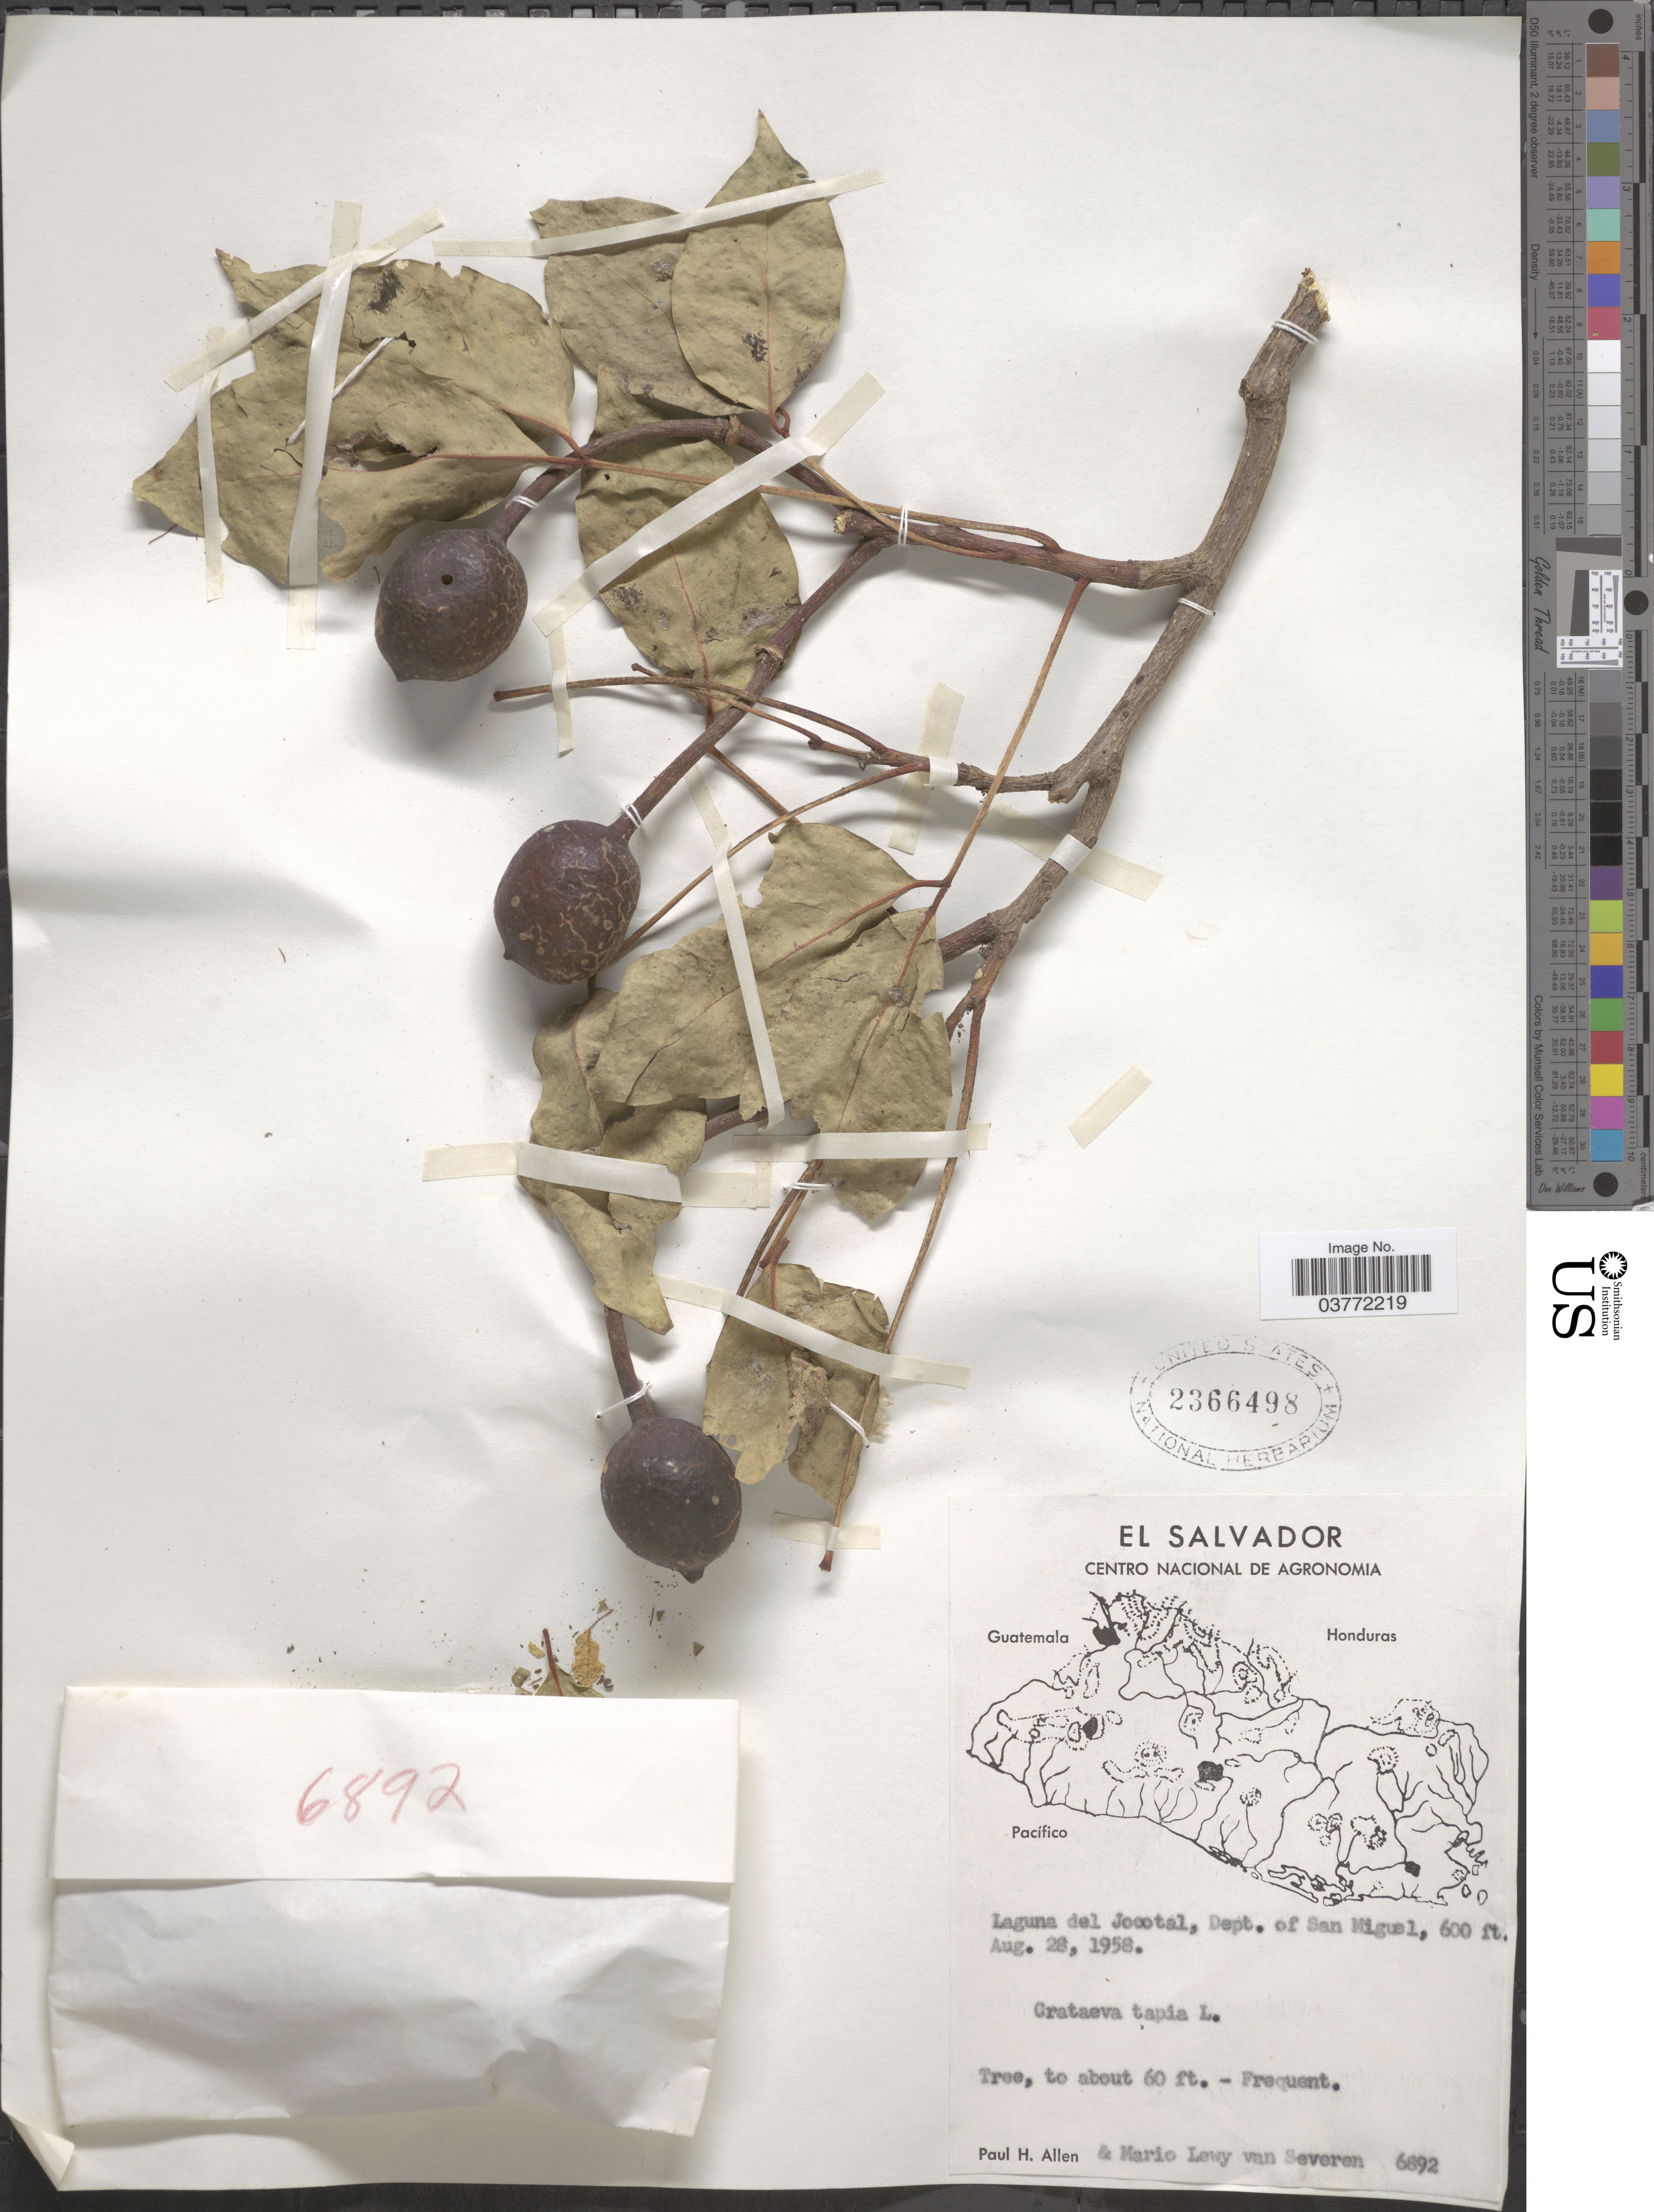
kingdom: Plantae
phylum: Tracheophyta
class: Magnoliopsida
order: Brassicales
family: Capparaceae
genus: Crateva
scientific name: Crateva tapia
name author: L.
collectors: P. H. Allen & M. Van Severen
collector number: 6892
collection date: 1958-08-28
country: El Salvador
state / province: San Miguel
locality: Laguna del Jocotal, Dept. of San Miguel.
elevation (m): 183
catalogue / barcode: US 2366498